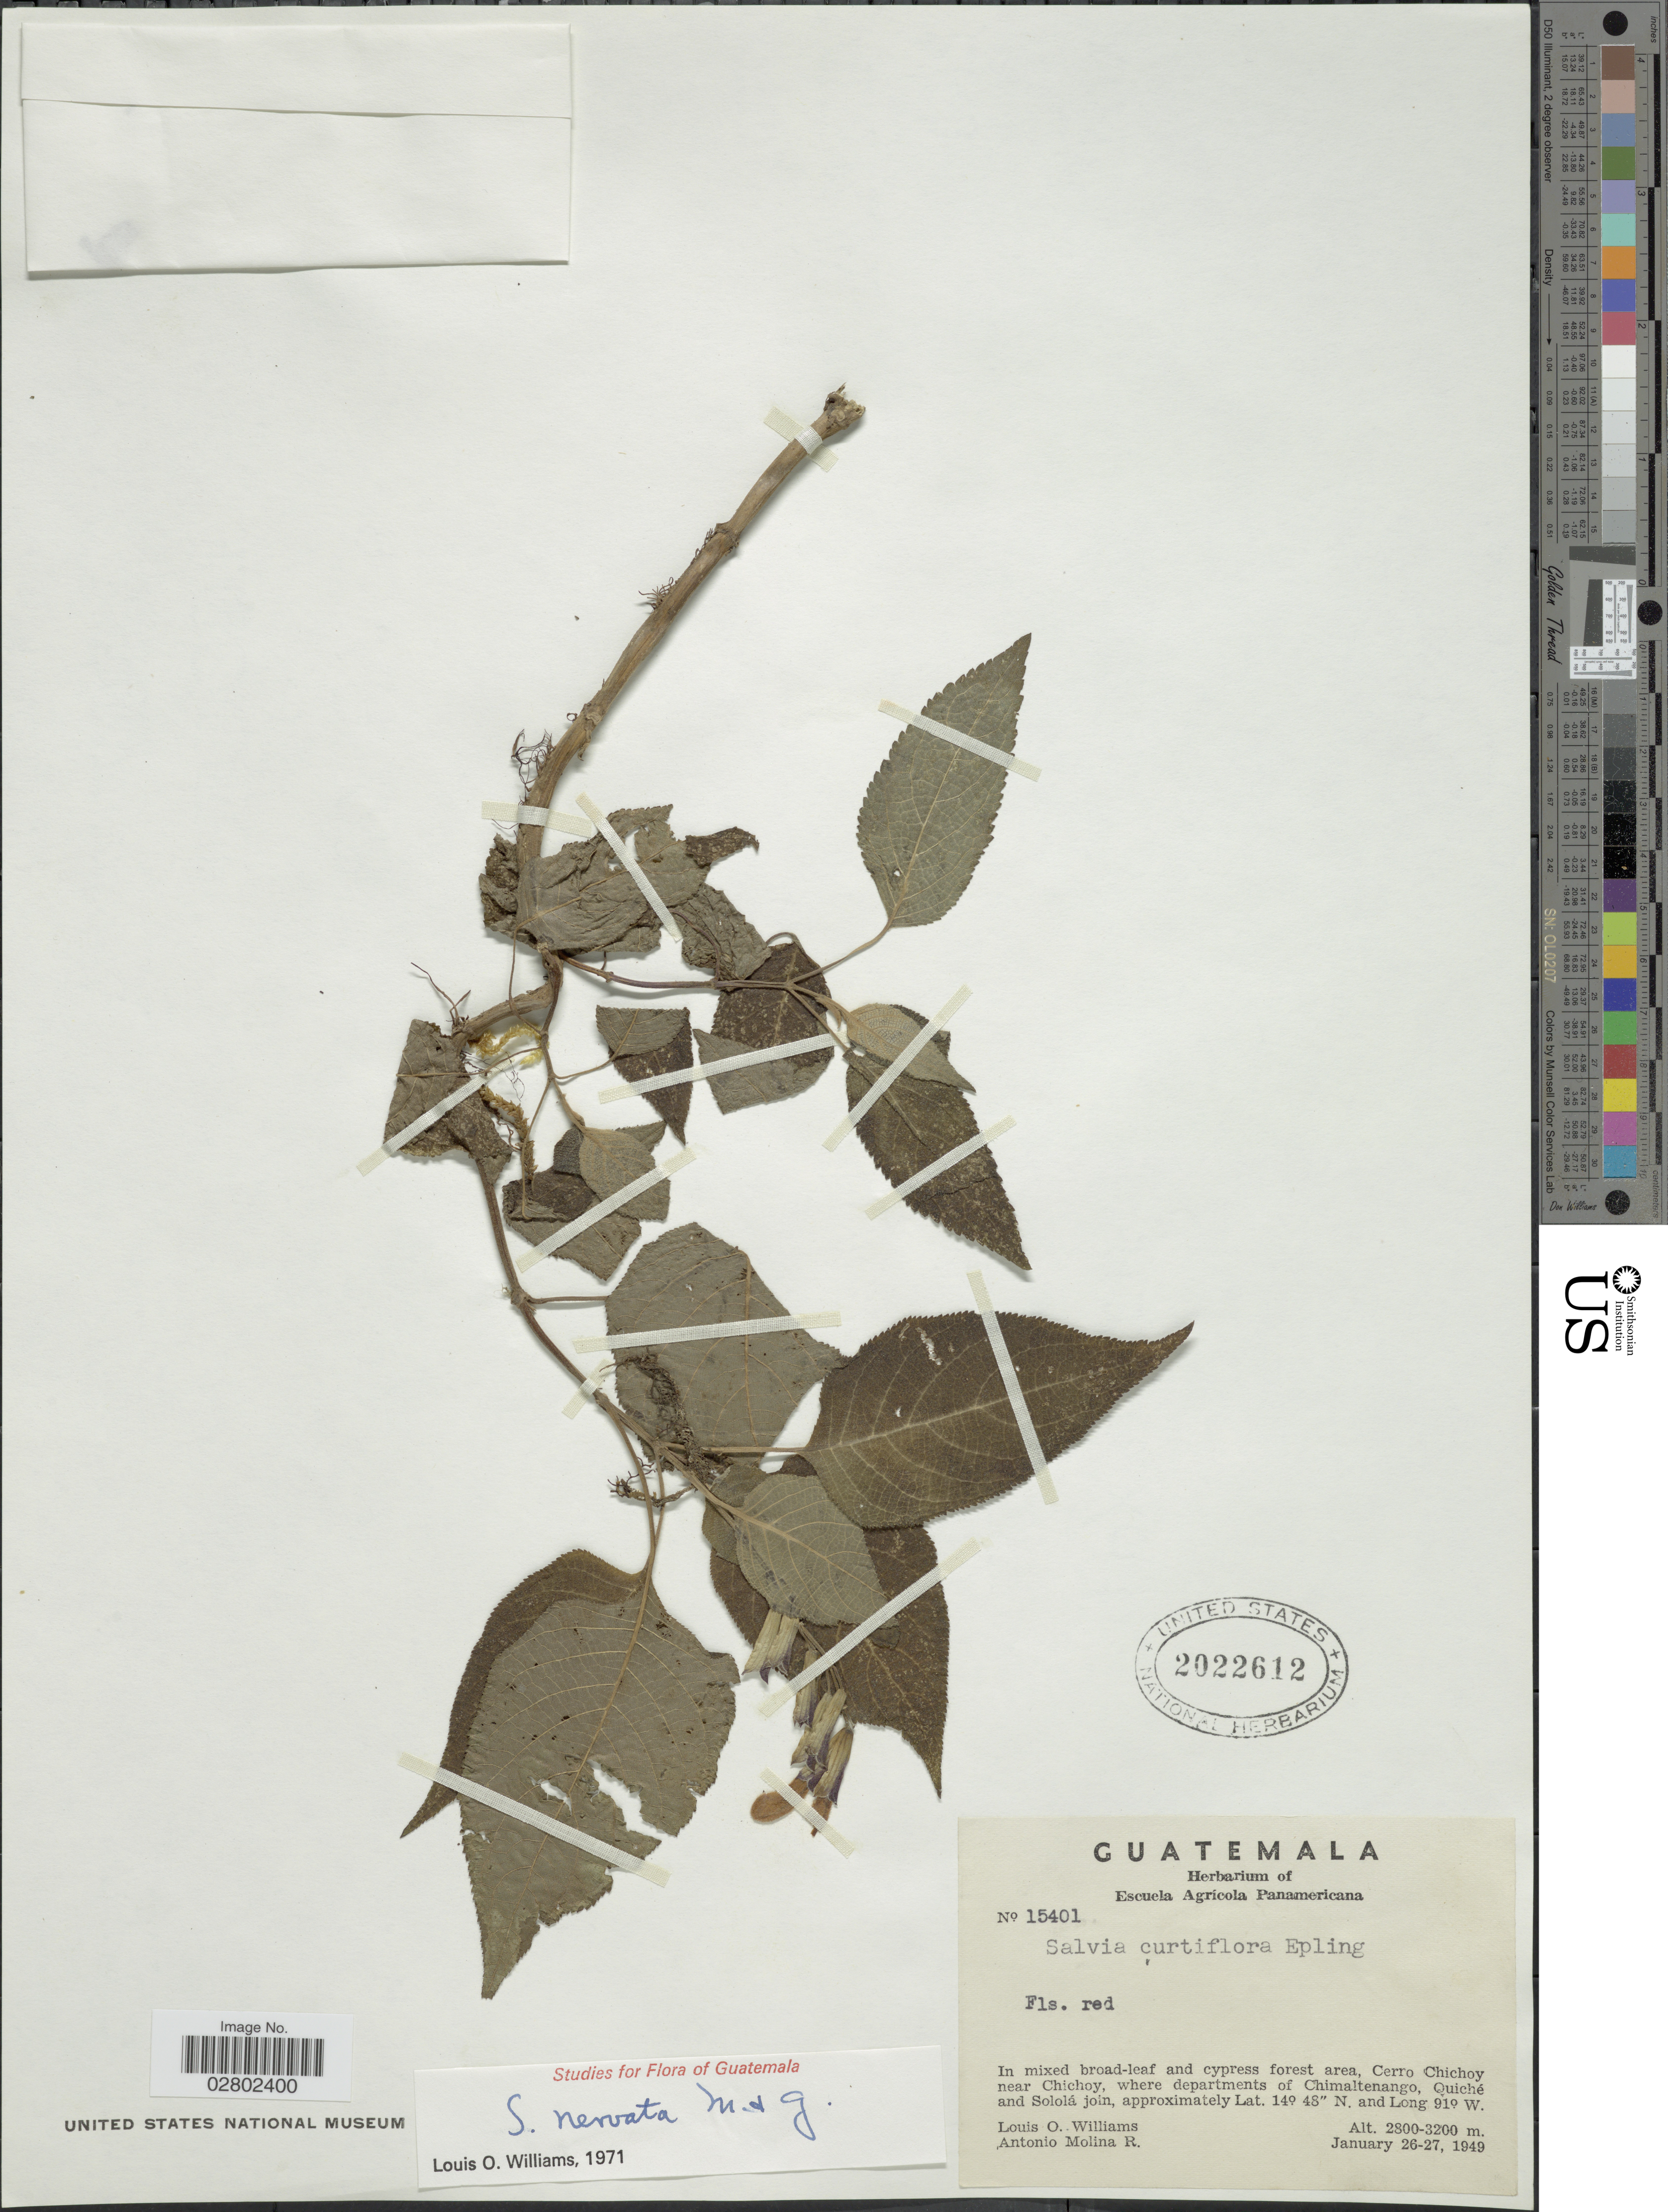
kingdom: Plantae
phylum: Tracheophyta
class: Magnoliopsida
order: Lamiales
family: Lamiaceae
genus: Salvia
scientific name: Salvia nervata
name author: M. Martens & Galeotti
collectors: L. O. Williams & A. Molina R.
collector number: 15401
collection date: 1949-01-26/1949-01-27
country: Guatemala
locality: Cerro Chichoy near Chichoy, where departments of Chimaltenango, Quiché and Sololá join.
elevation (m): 2800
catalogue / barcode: US 2022612